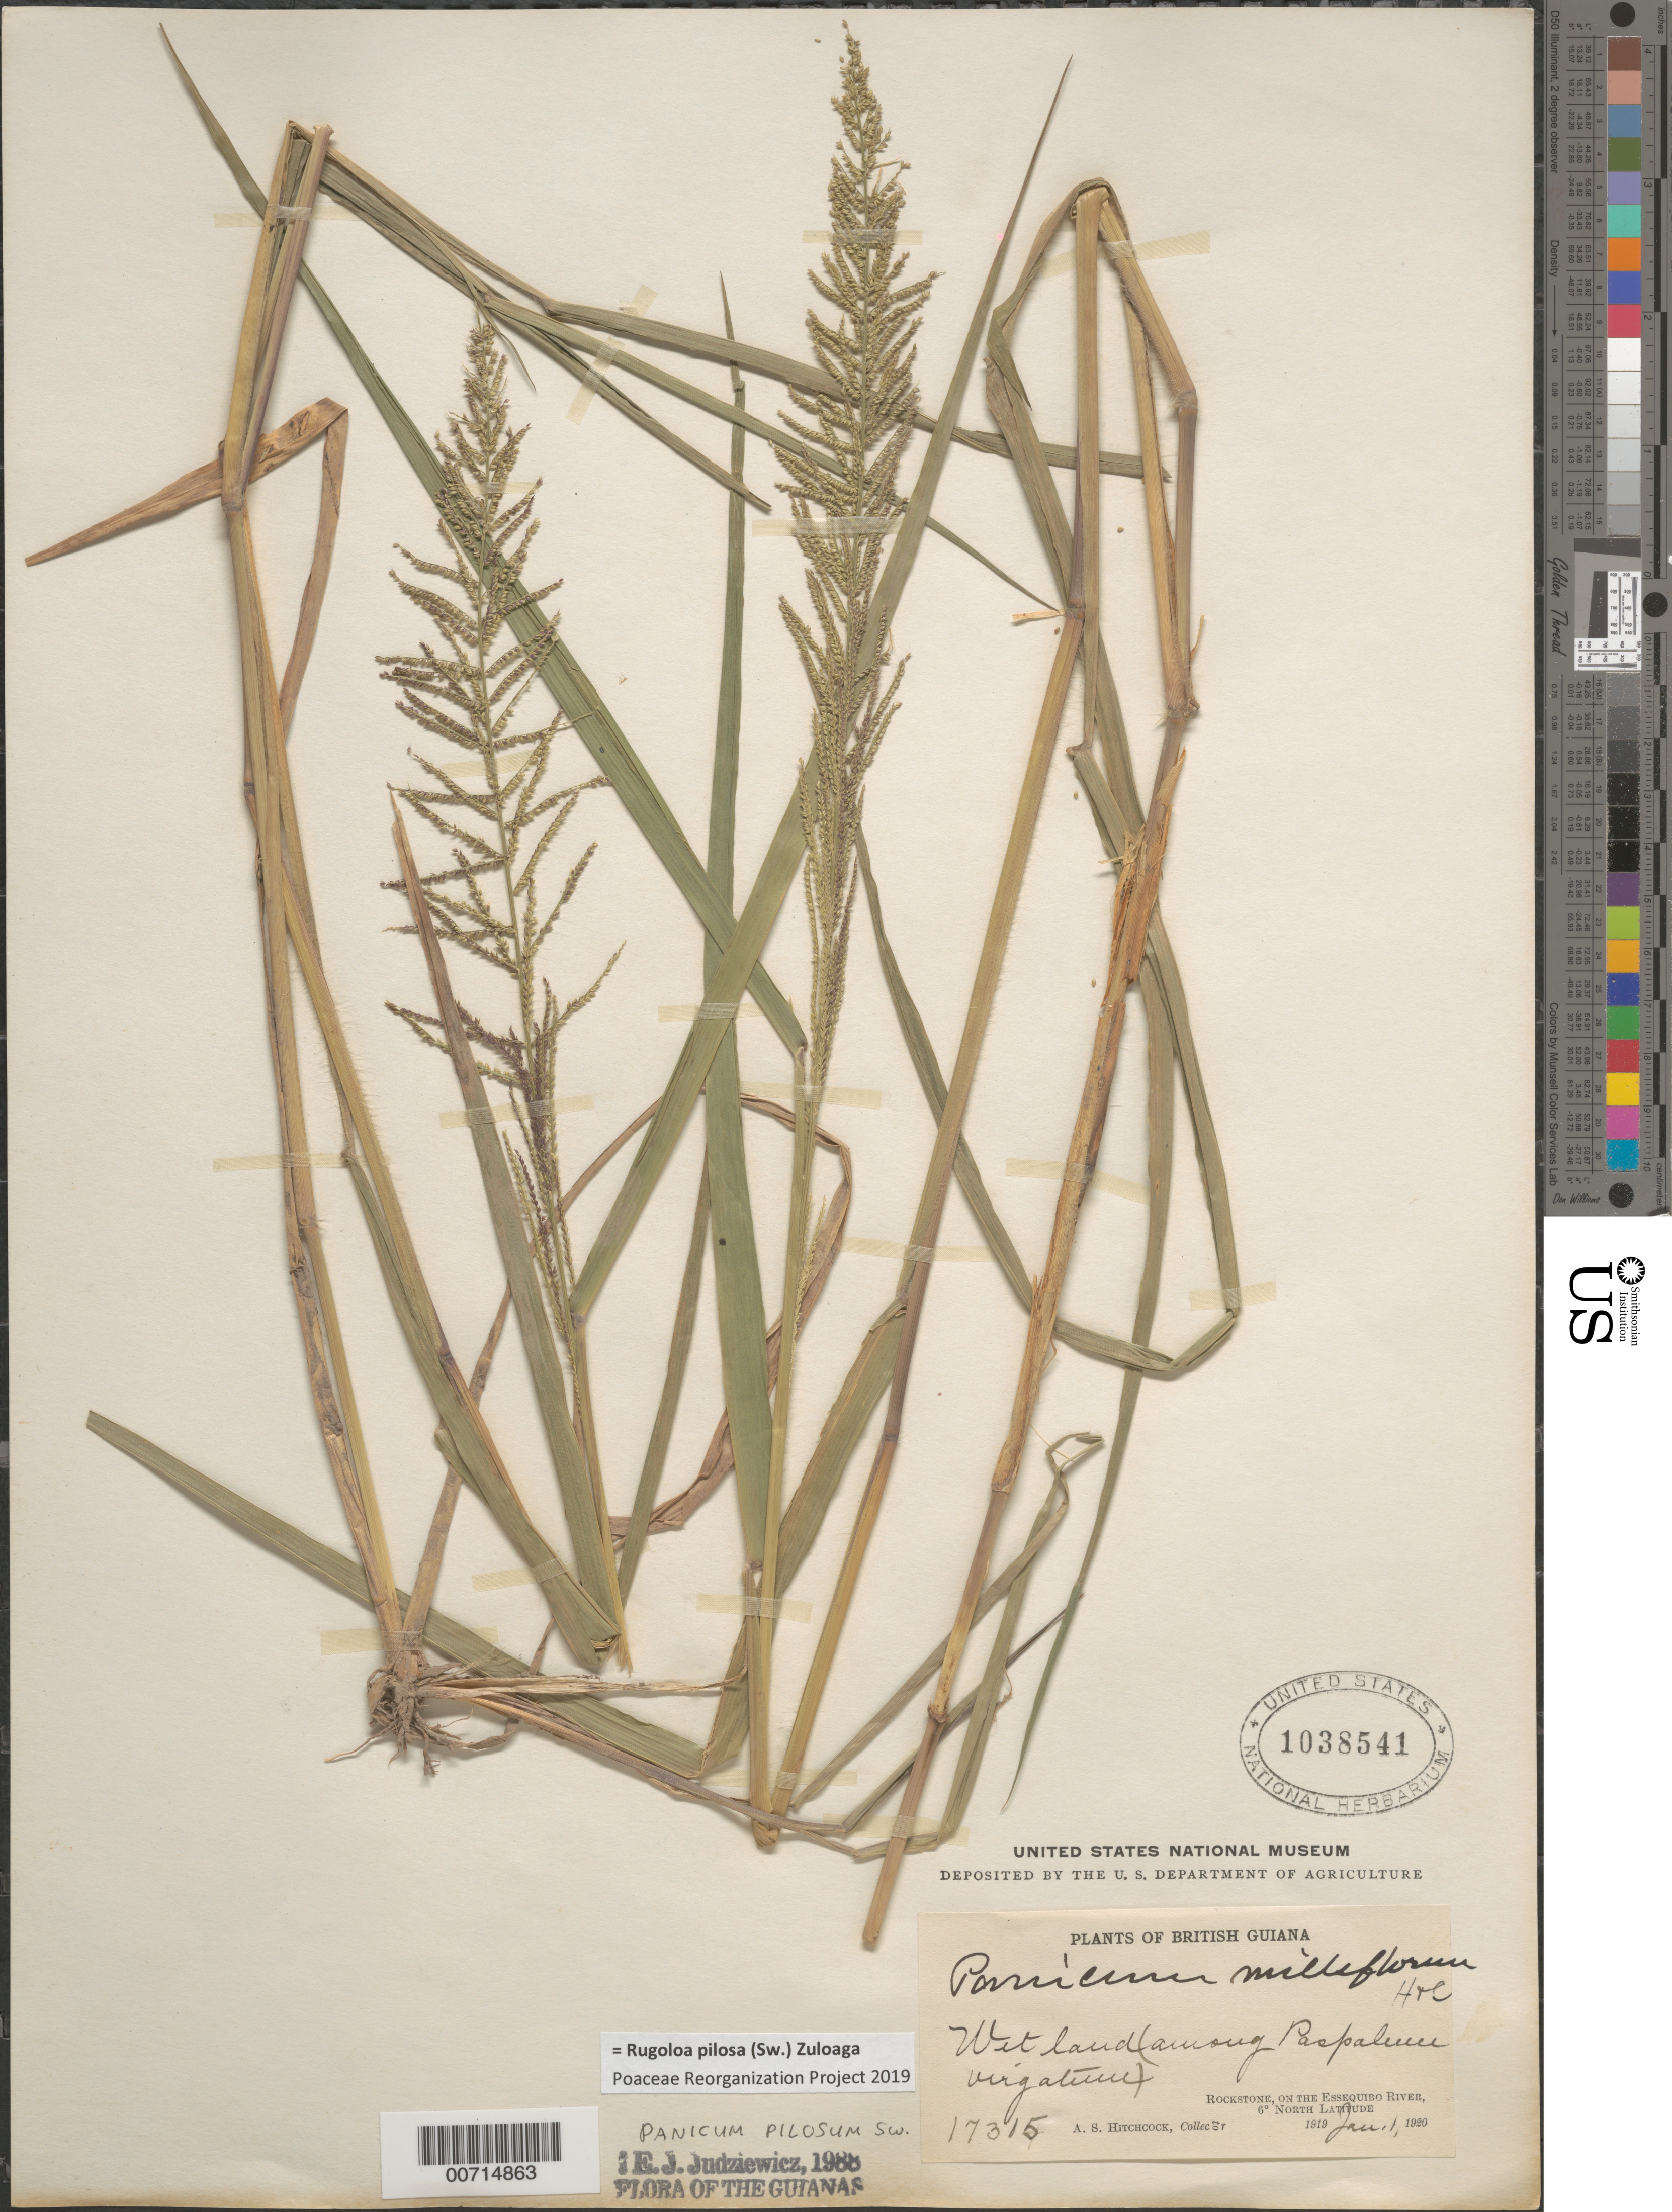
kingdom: Plantae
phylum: Tracheophyta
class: Liliopsida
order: Poales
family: Poaceae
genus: Panicum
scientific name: Panicum pilosum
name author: Sw.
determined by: Judziewicz, E. J.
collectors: A. S. Hitchcock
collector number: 17315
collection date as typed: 31-Dec-19 to 1-Jan-20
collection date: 1919-12-31/1920-01-01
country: Guyana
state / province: U. Demerara-Berbice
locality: Rockstone, on the Essequibo River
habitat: Wet land (among Paspalum virgatum)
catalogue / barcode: US 1038541